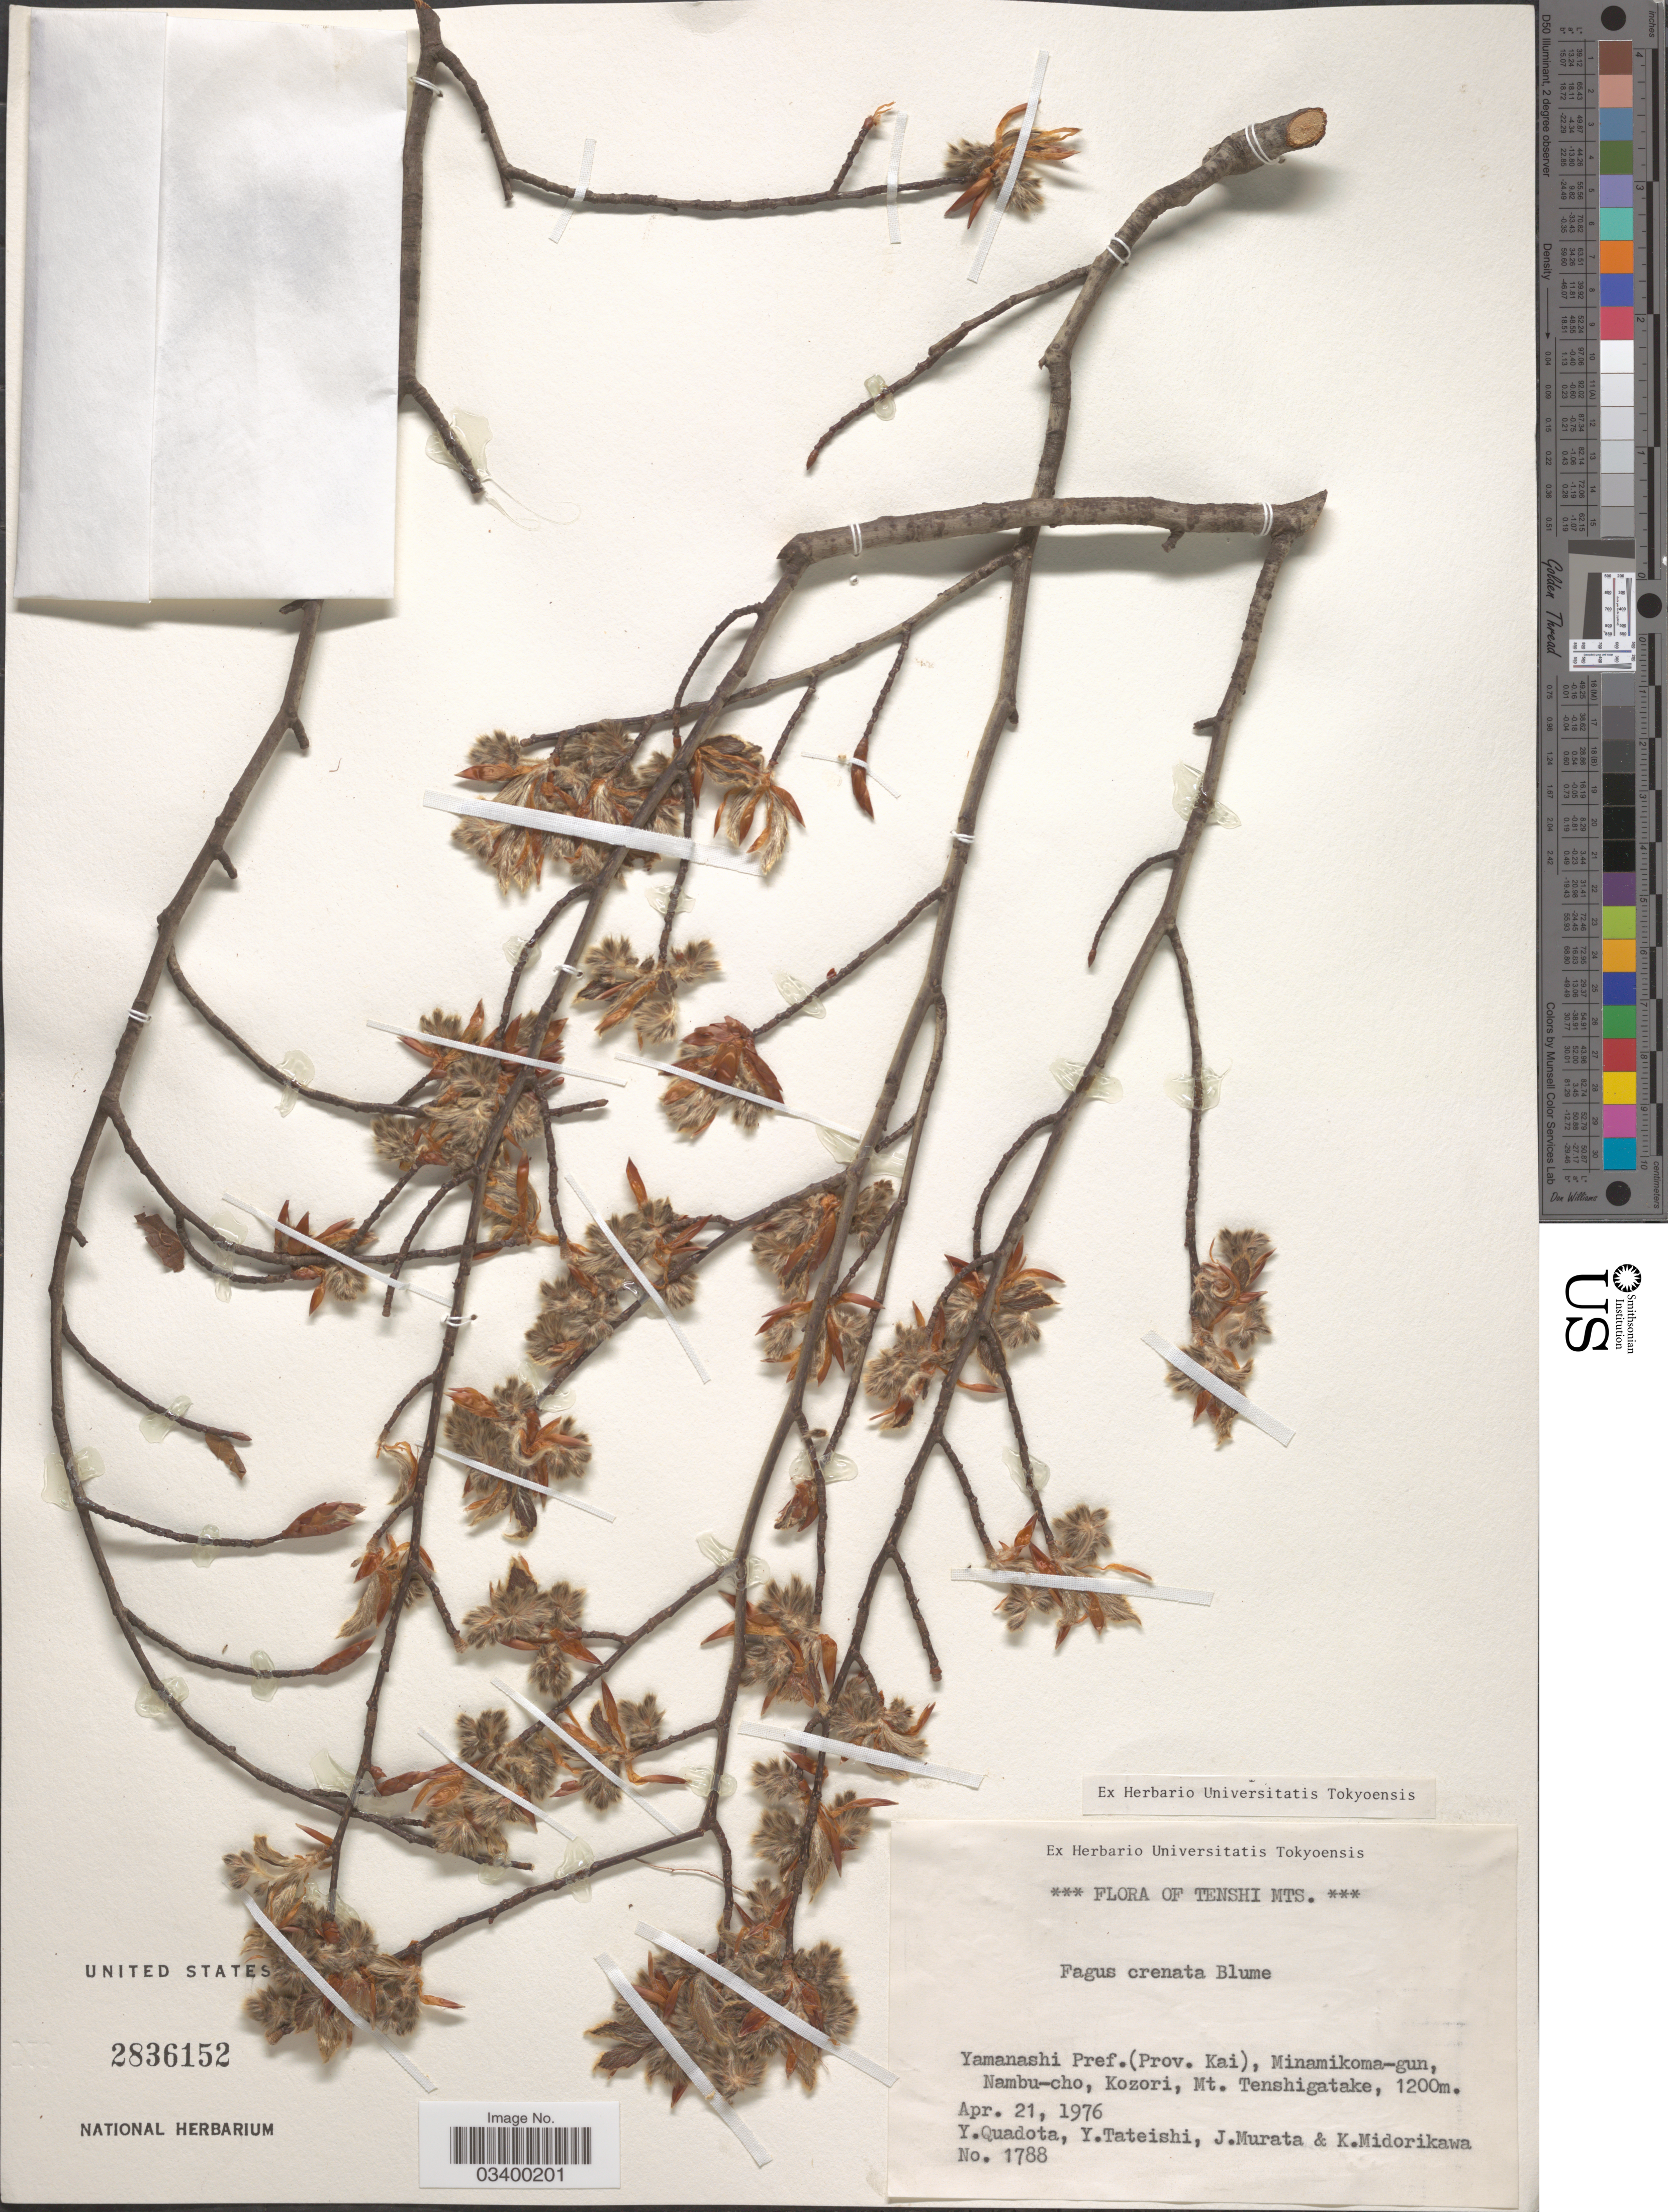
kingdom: Plantae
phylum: Tracheophyta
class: Magnoliopsida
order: Fagales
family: Fagaceae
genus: Fagus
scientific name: Fagus crenata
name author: Blume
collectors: Y. Quadota, Y. Tateishi, J. Murata & K. Midorikawa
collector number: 1788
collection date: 1976-04-21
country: Japan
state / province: Yamanasi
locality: Tenshi Mts. Yamanashi Pref. (Prov. Kai), Minamikoma-gun, Nambu-cho, Kozori, Mt. Tenshigatake.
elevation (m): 1200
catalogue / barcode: US 2836152